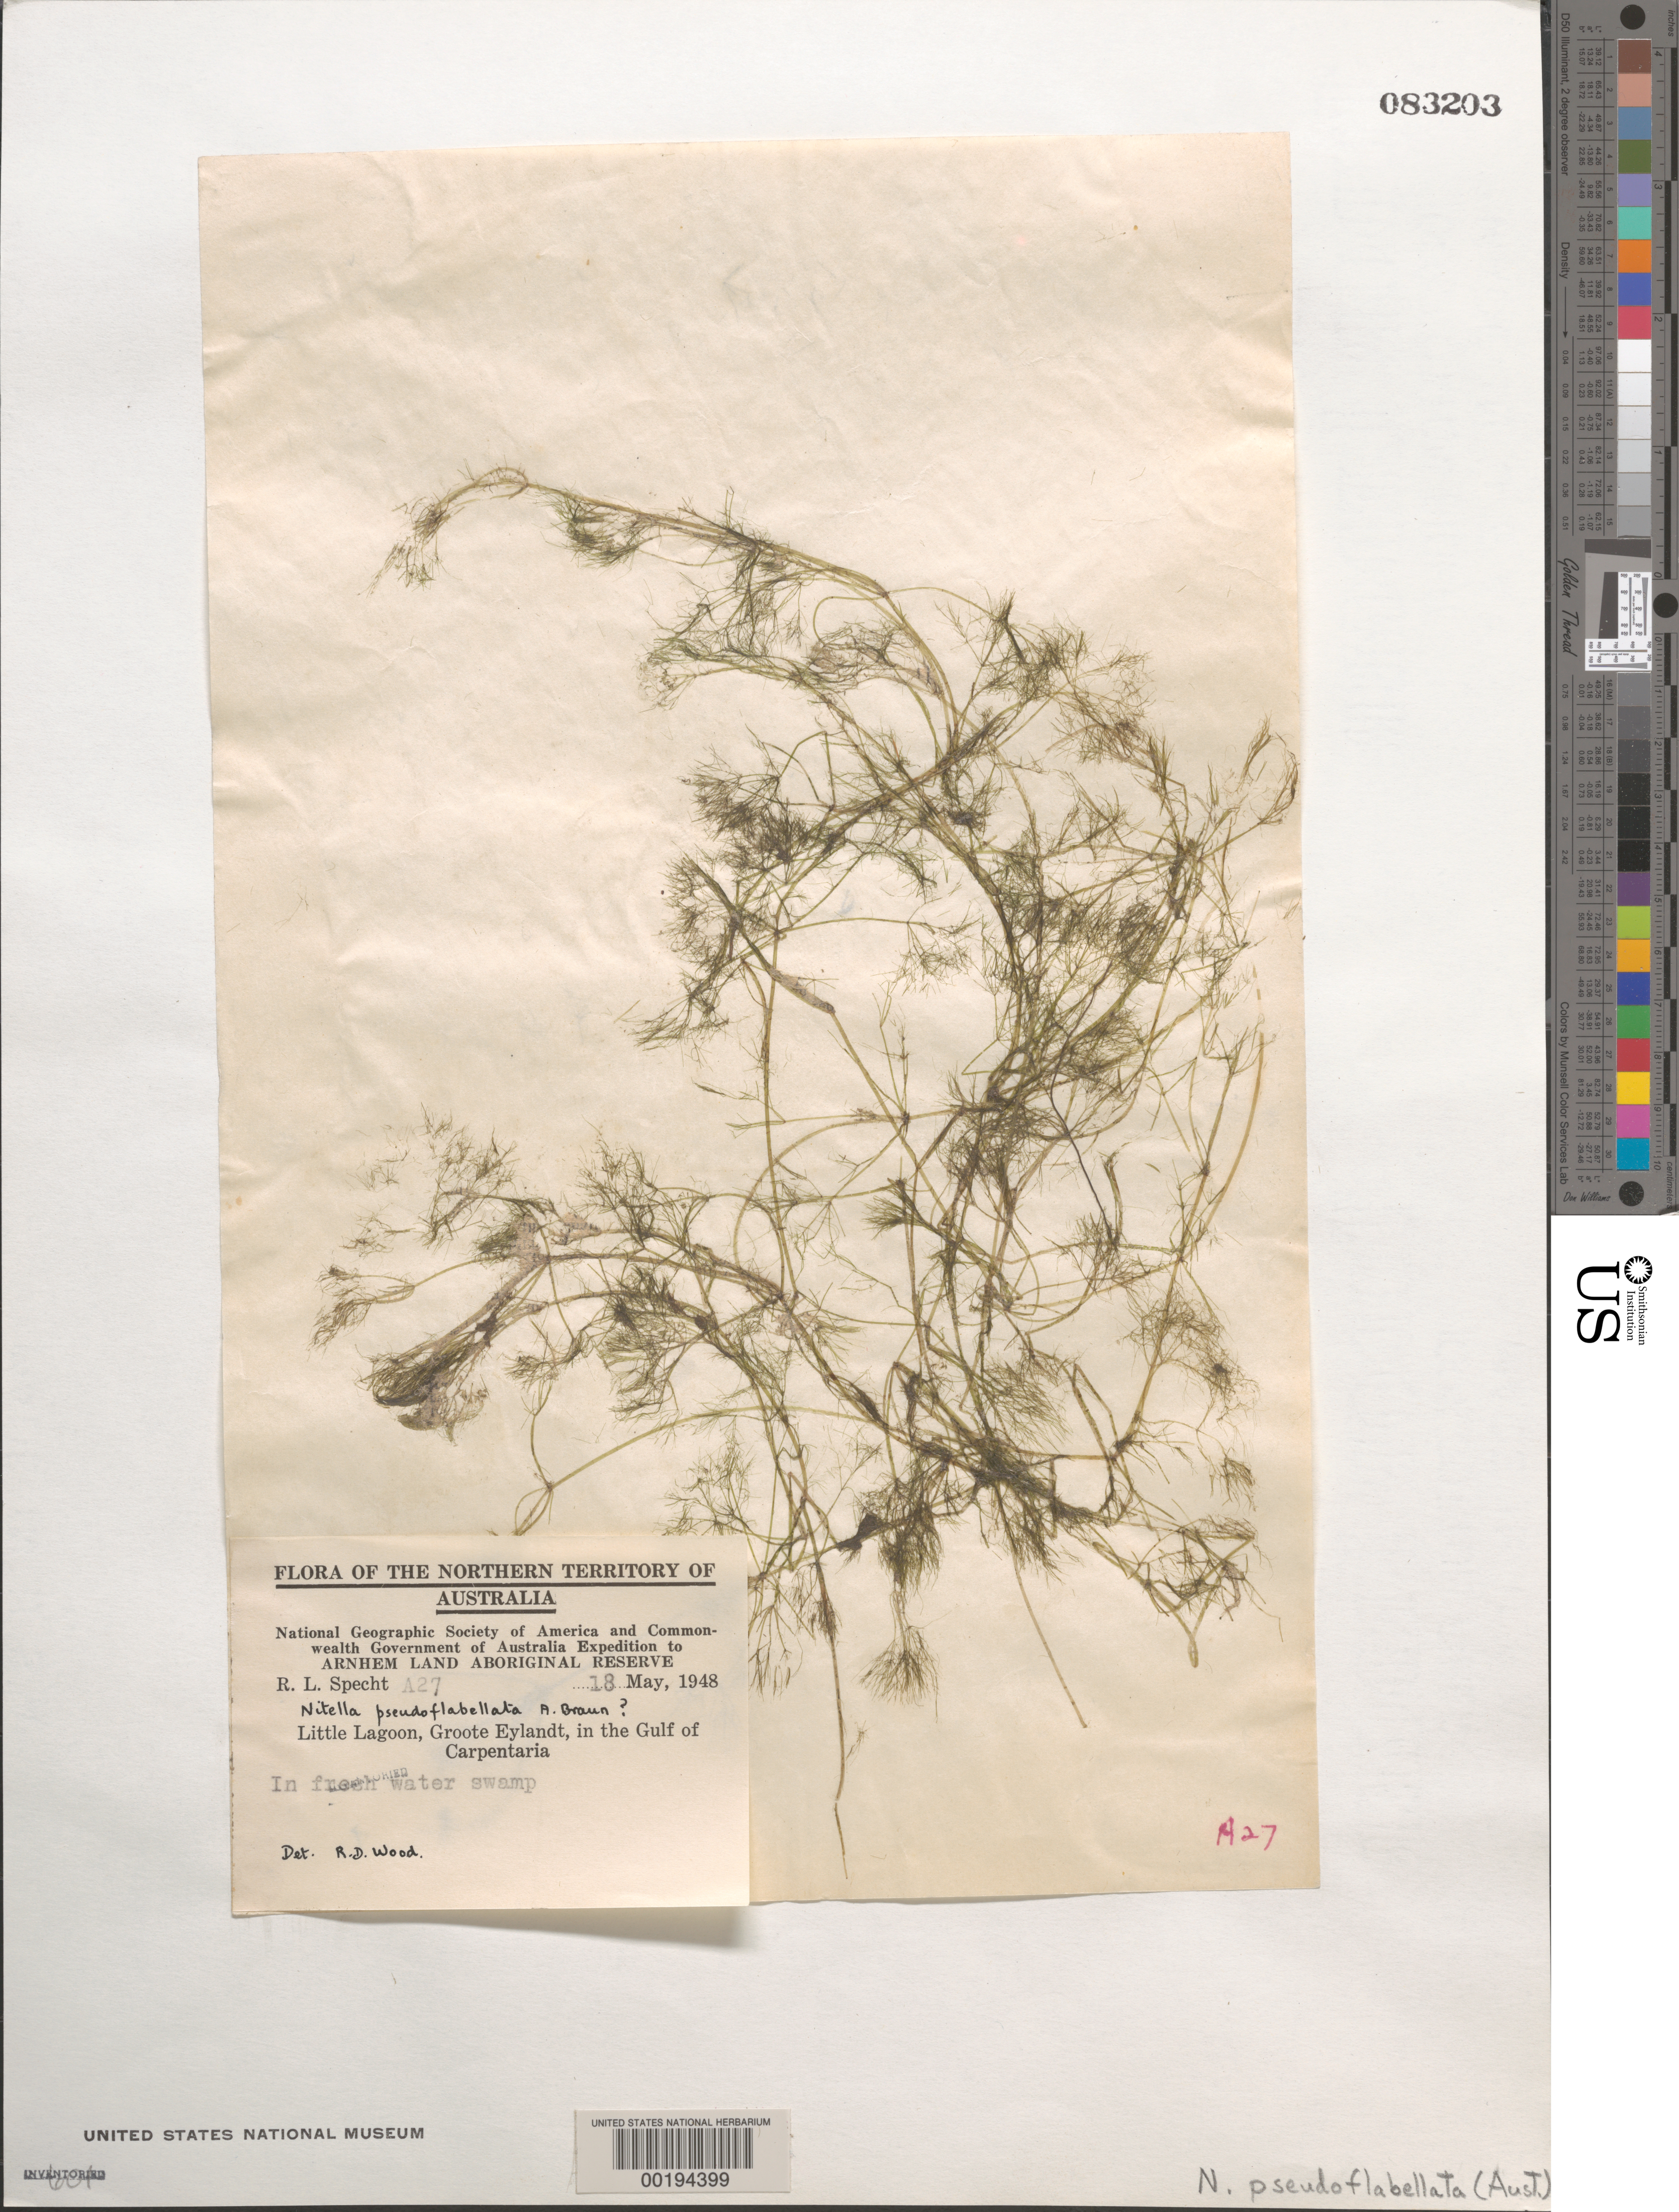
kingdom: Plantae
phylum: Charophyta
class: Charophyceae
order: Charales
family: Characeae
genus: Nitella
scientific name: Nitella pseudoflabellata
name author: A. Braun in A. Braun & Rabenh.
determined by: Wood, R. D.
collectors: R. L. Specht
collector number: A27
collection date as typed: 18 May 1948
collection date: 1948-05-18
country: Australia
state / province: Northern Territory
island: Groote Eylandt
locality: Little Lagoon, Gulf of Carpentaria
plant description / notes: National Geographic Society of America and Commonwealth Government of Australia Expedition to Arnhem Land Aboriginal Reserve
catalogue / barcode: US 83203